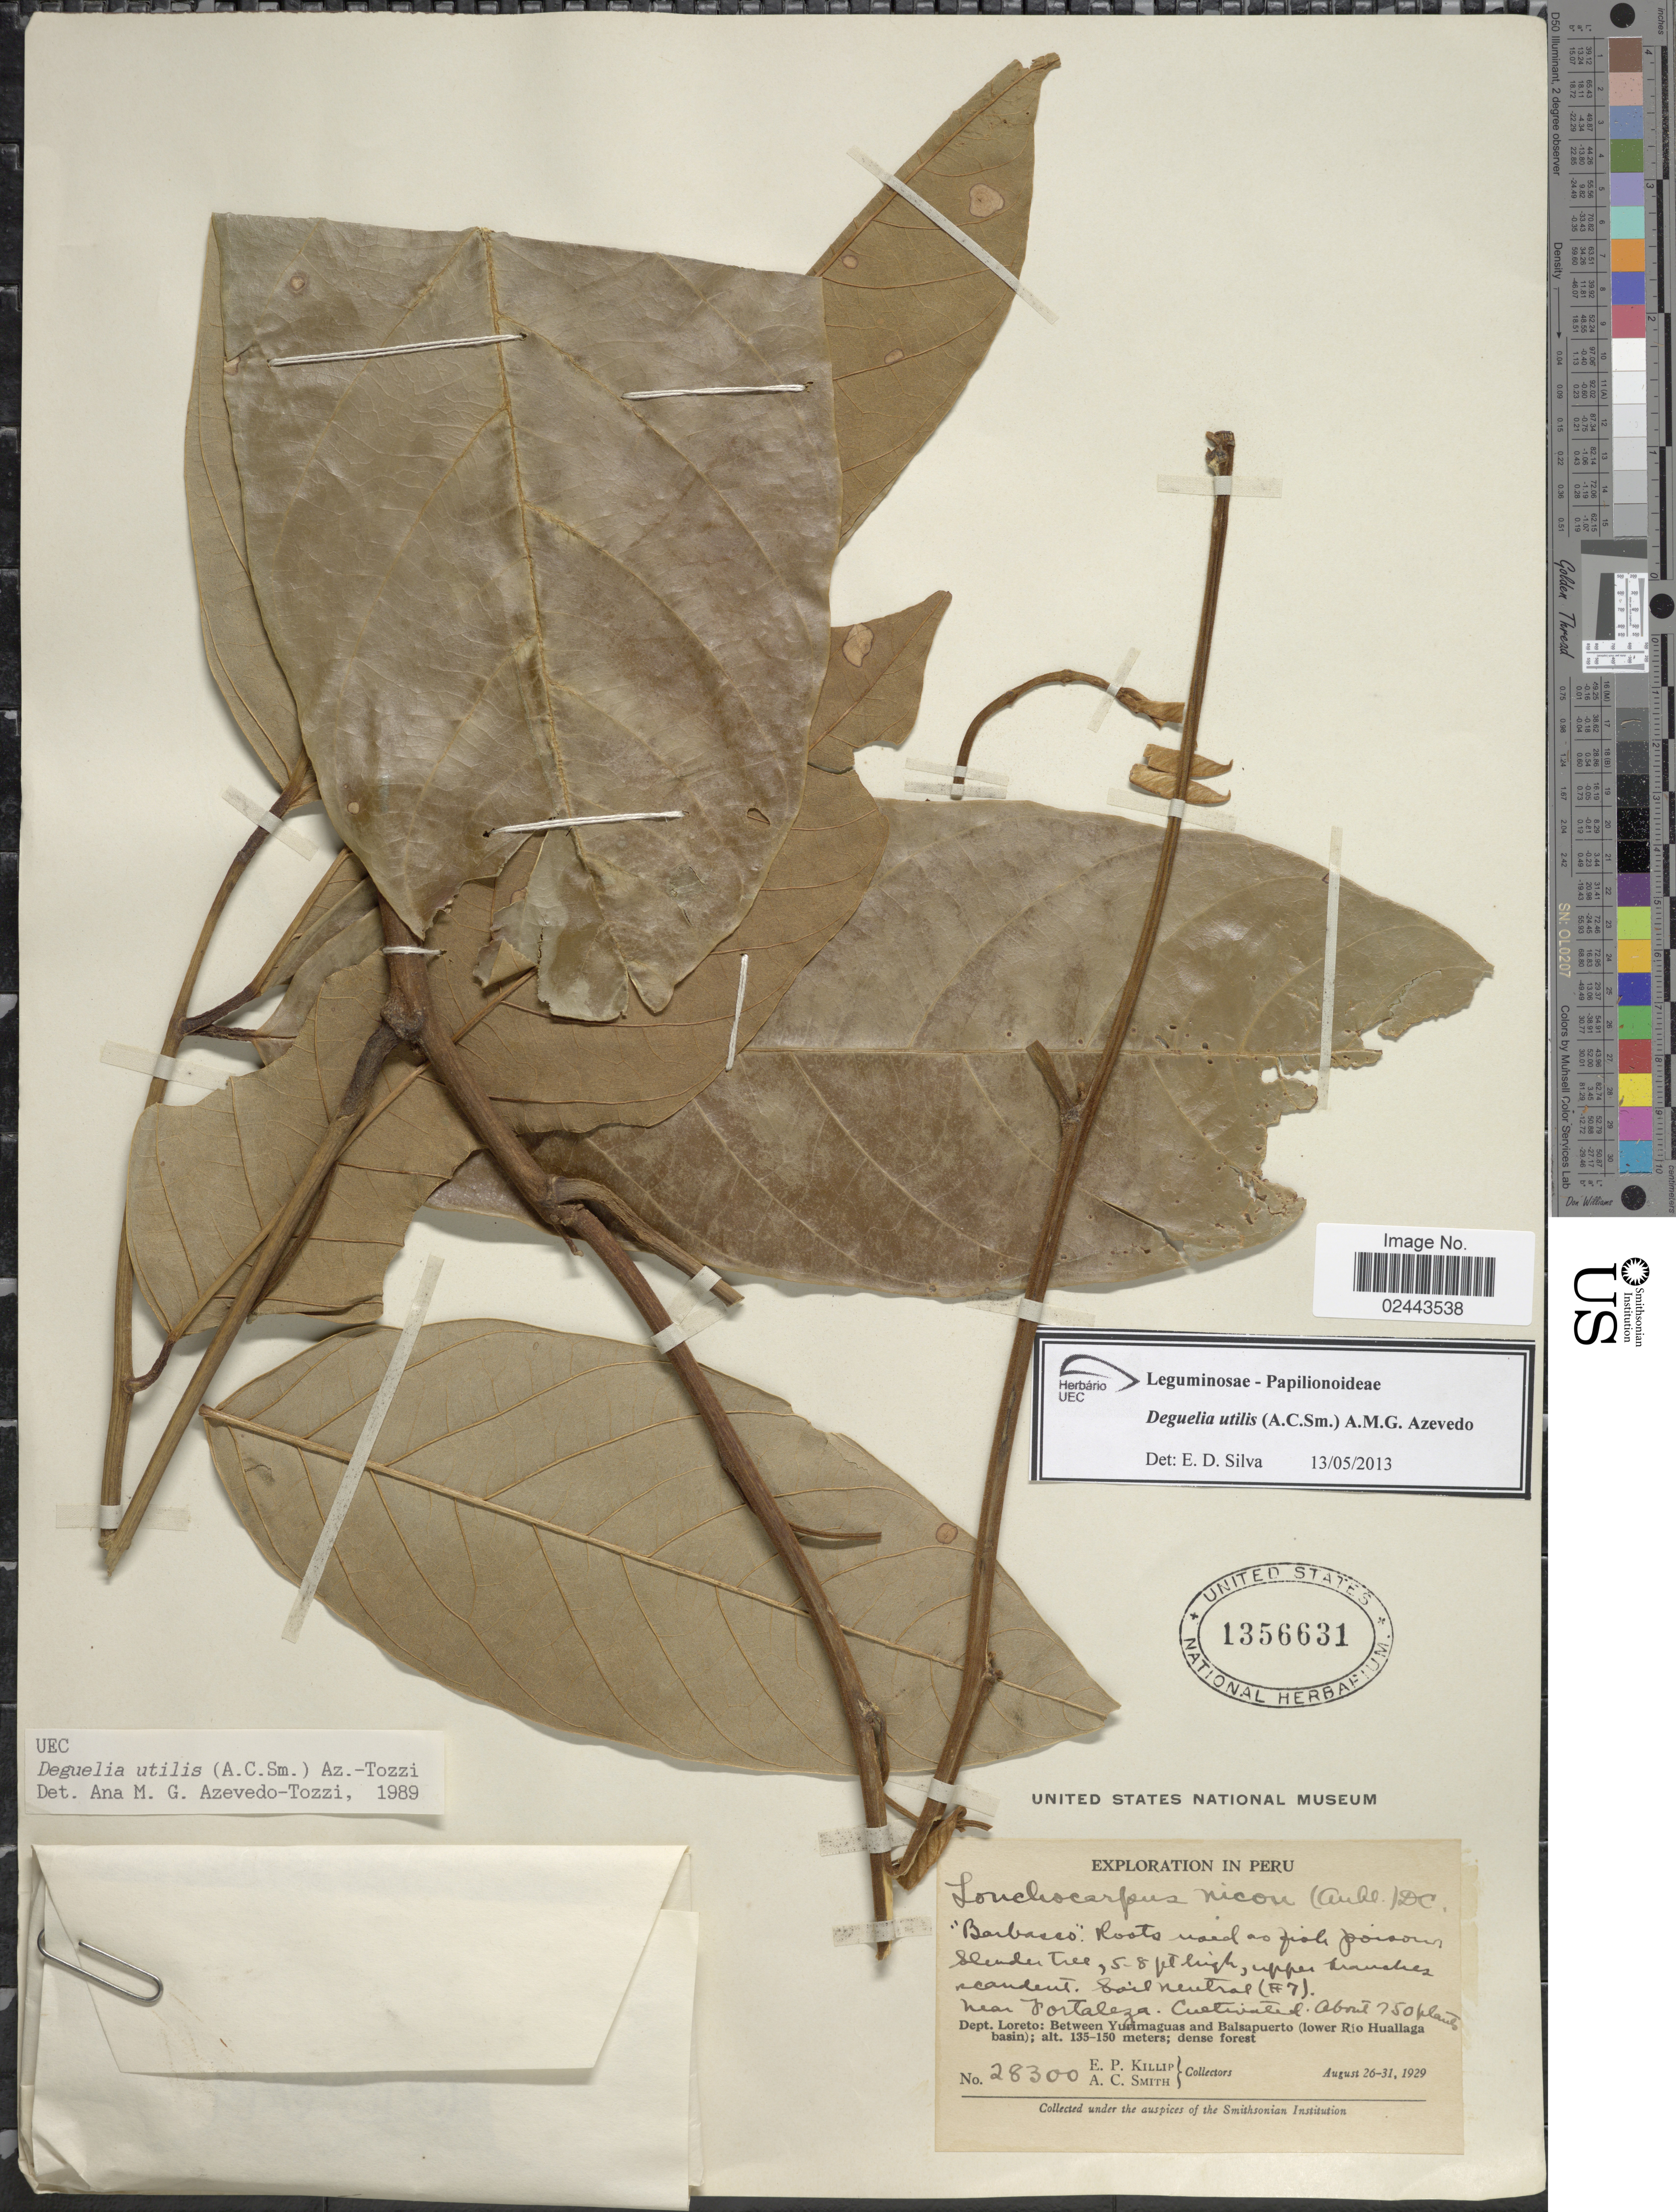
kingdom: Plantae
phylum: Tracheophyta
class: Magnoliopsida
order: Fabales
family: Fabaceae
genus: Deguelia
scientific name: Deguelia utilis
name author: (A.C. Sm.) A.M.G. Azevedo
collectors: E. P. Killip & A. C. Smith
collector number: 28300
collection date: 1929-08-26/1929-08-31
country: Peru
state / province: Loreto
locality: Near Fortaleza, between Yurimaguas and Balsapuerto (lower Rio Huallaga basin); dense forest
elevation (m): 135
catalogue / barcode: US 1356631